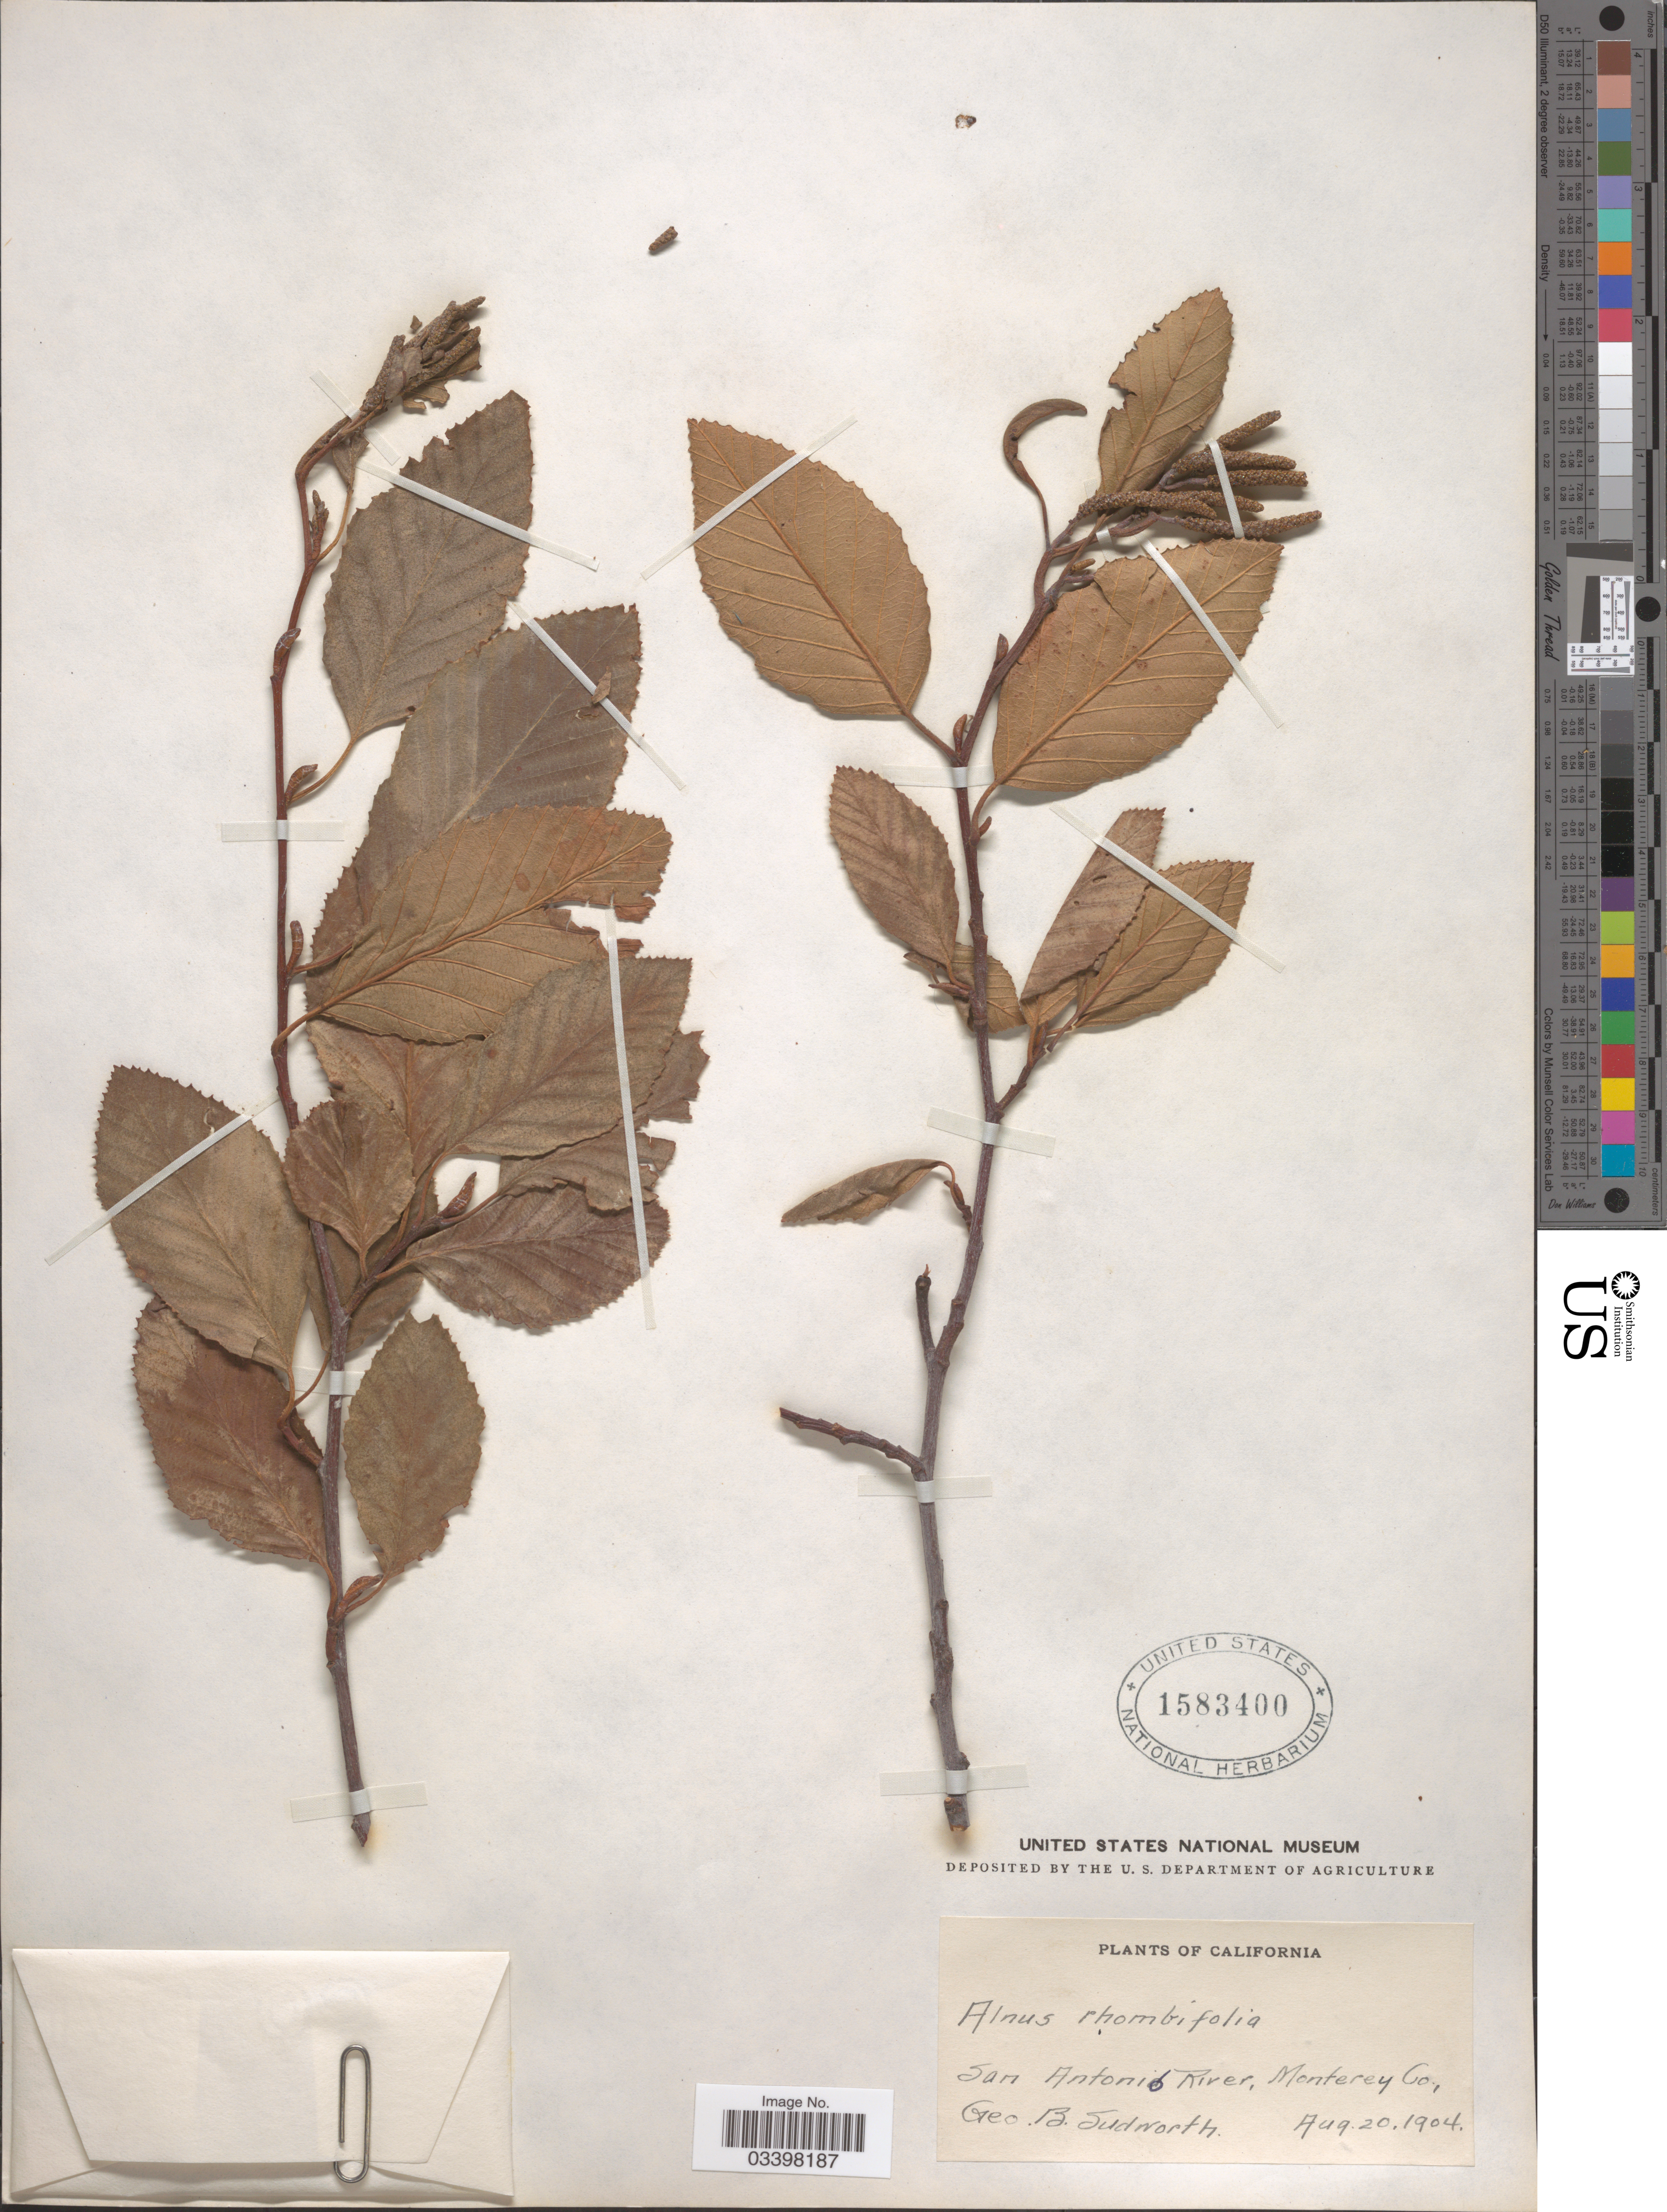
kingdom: Plantae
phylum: Tracheophyta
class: Magnoliopsida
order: Fagales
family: Betulaceae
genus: Alnus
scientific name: Alnus rhombifolia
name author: Nutt.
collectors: G. B. Sudworth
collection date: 1904-08-20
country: United States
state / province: California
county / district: Monterey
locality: San Antonio River, Monterey Co.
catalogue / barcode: US 1583400